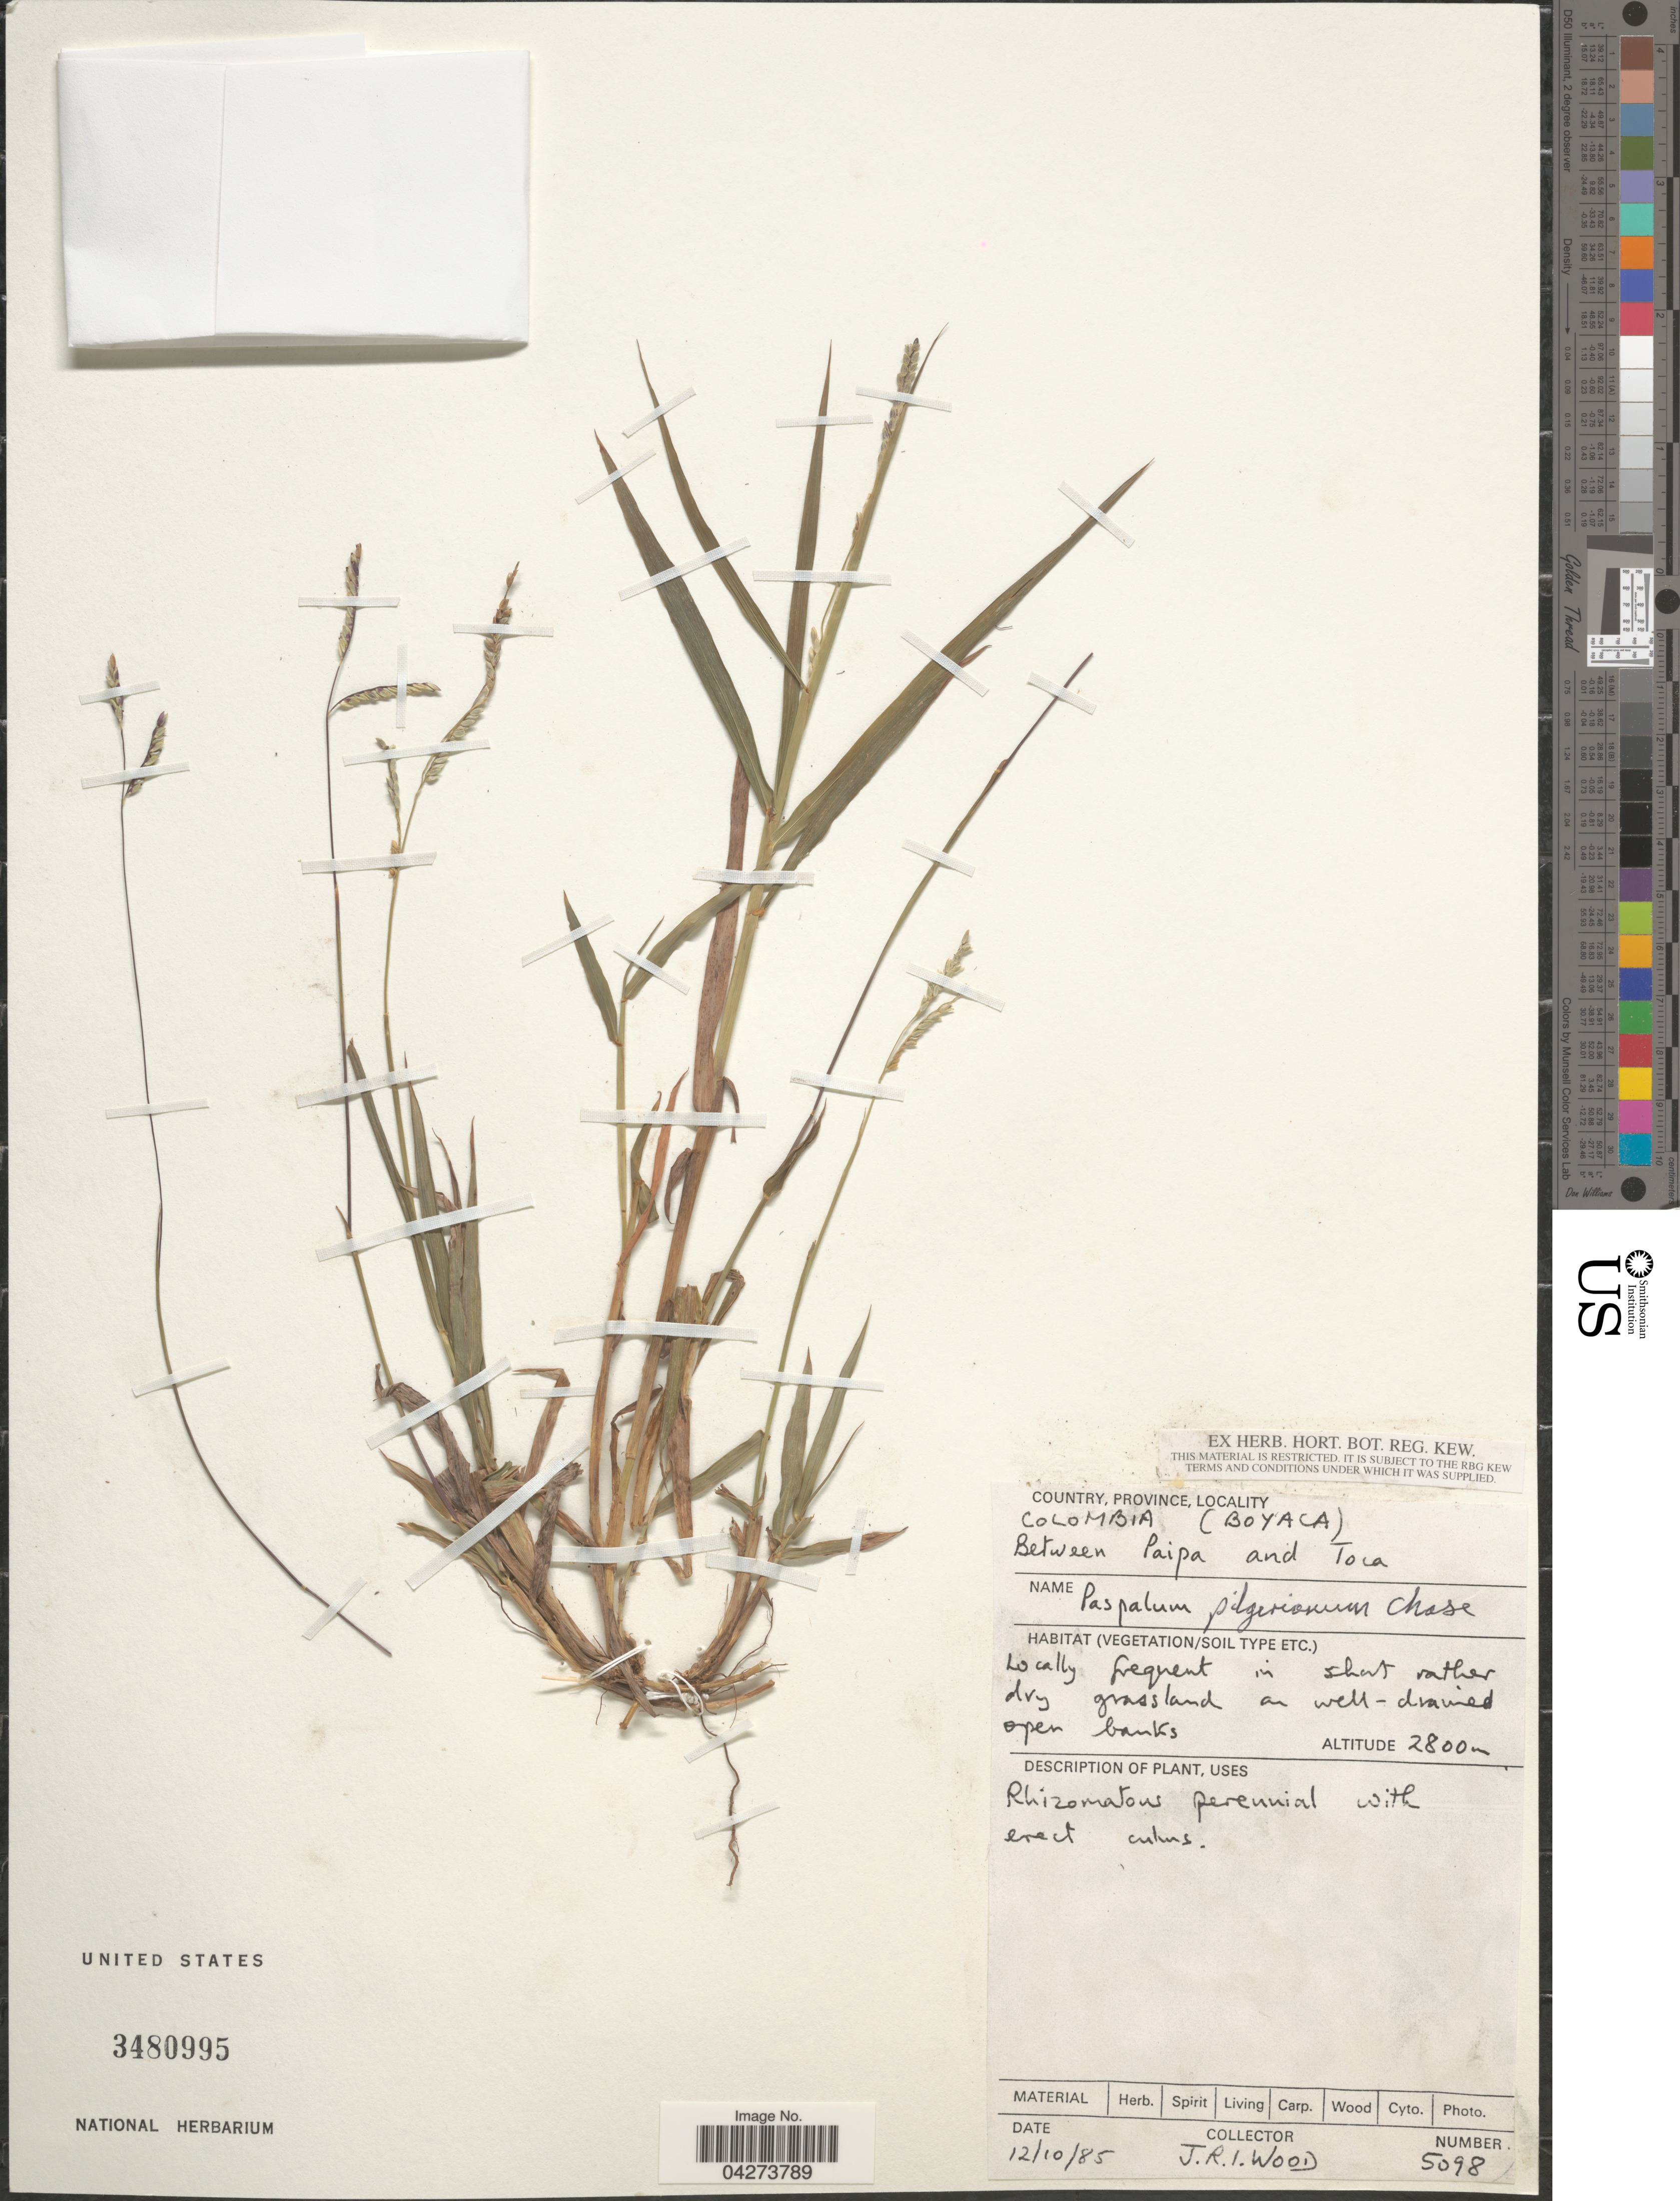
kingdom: Plantae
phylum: Tracheophyta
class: Liliopsida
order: Poales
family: Poaceae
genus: Paspalum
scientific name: Paspalum pilgerianum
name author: Chase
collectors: J. R. I. Wood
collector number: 5098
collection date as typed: Transcribed d/m/y: 12/10/85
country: Colombia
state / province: Boyacá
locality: Between Paipa and Toca.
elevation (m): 2800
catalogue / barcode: US 3480995